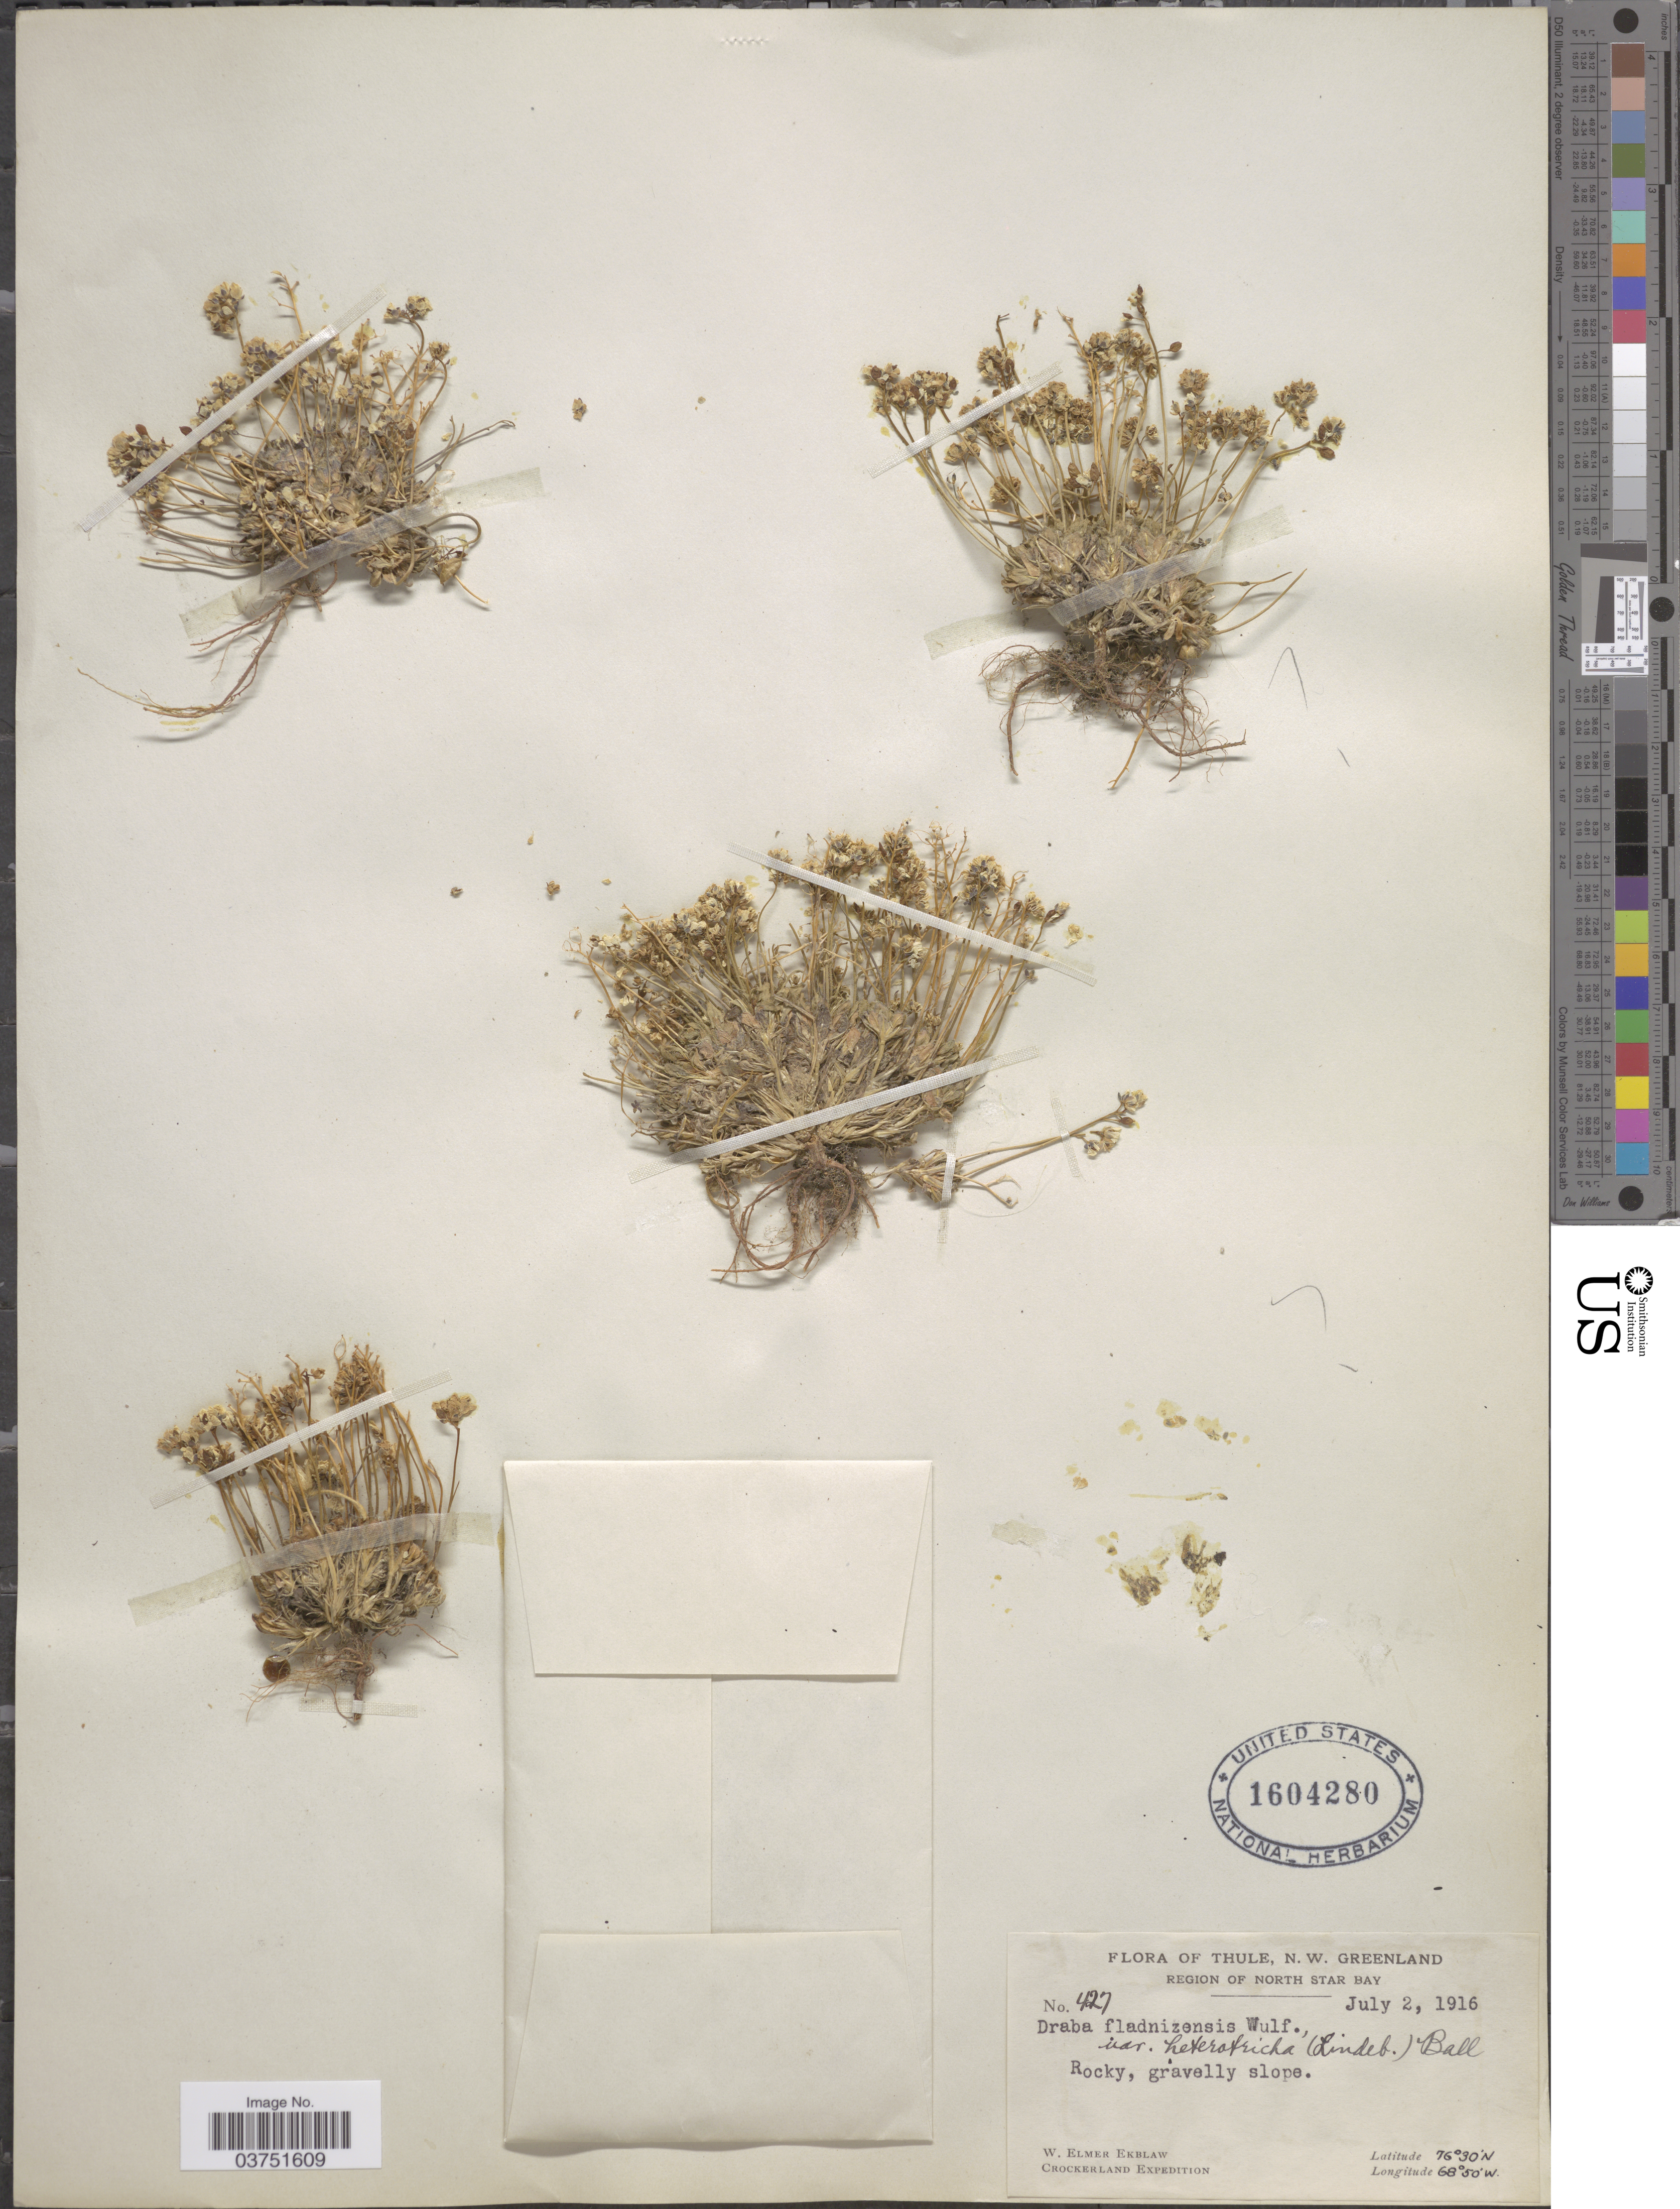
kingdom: Plantae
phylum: Tracheophyta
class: Magnoliopsida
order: Brassicales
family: Brassicaceae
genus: Draba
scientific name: Draba lactea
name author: Adams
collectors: W. Ekblaw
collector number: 427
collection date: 1916-07-02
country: Greenland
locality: Thulem N.W. Greenland. Region Of North Star Bay.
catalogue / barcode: US 1604280